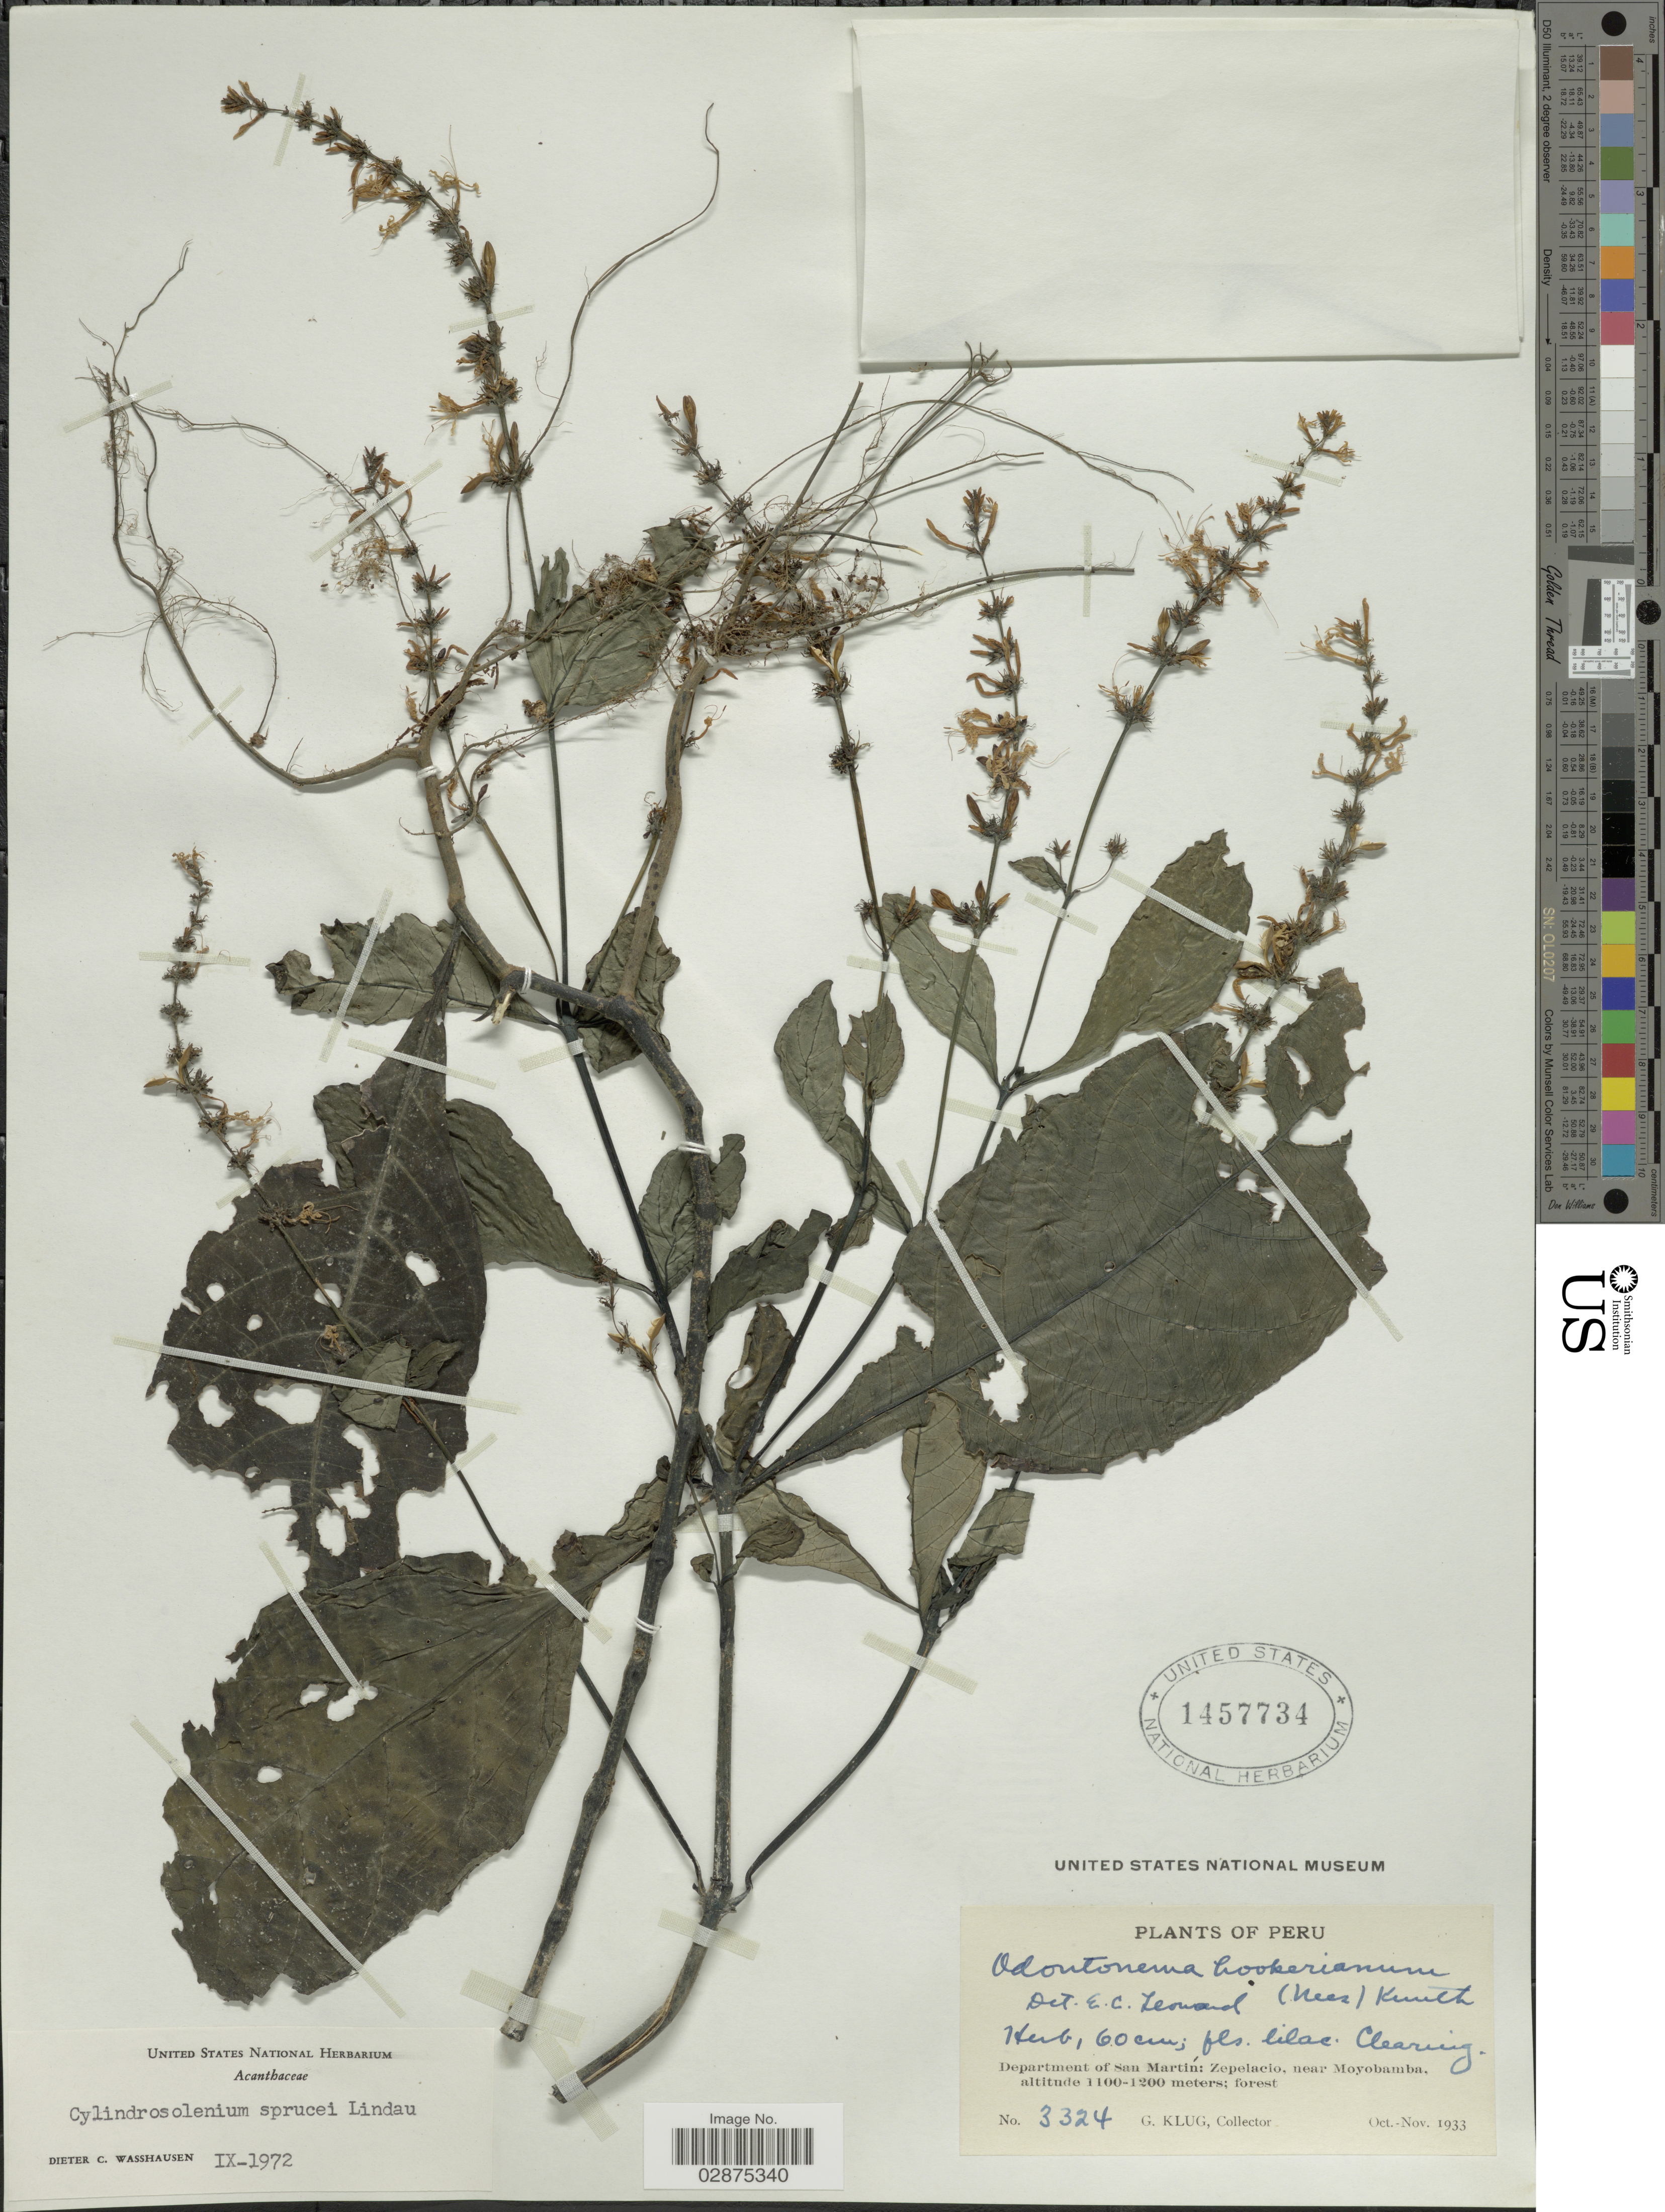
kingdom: Plantae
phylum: Tracheophyta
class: Magnoliopsida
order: Lamiales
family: Acanthaceae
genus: Stenostephanus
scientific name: Stenostephanus sprucei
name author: (Lindau) Wassh. & J.R.I. Wood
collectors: G. Klug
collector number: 3324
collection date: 1933-10/1933-11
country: Peru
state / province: San Martín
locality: Department of San Martín: Zepelacio, near Moyobamba.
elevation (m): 1100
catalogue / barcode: US 1457734